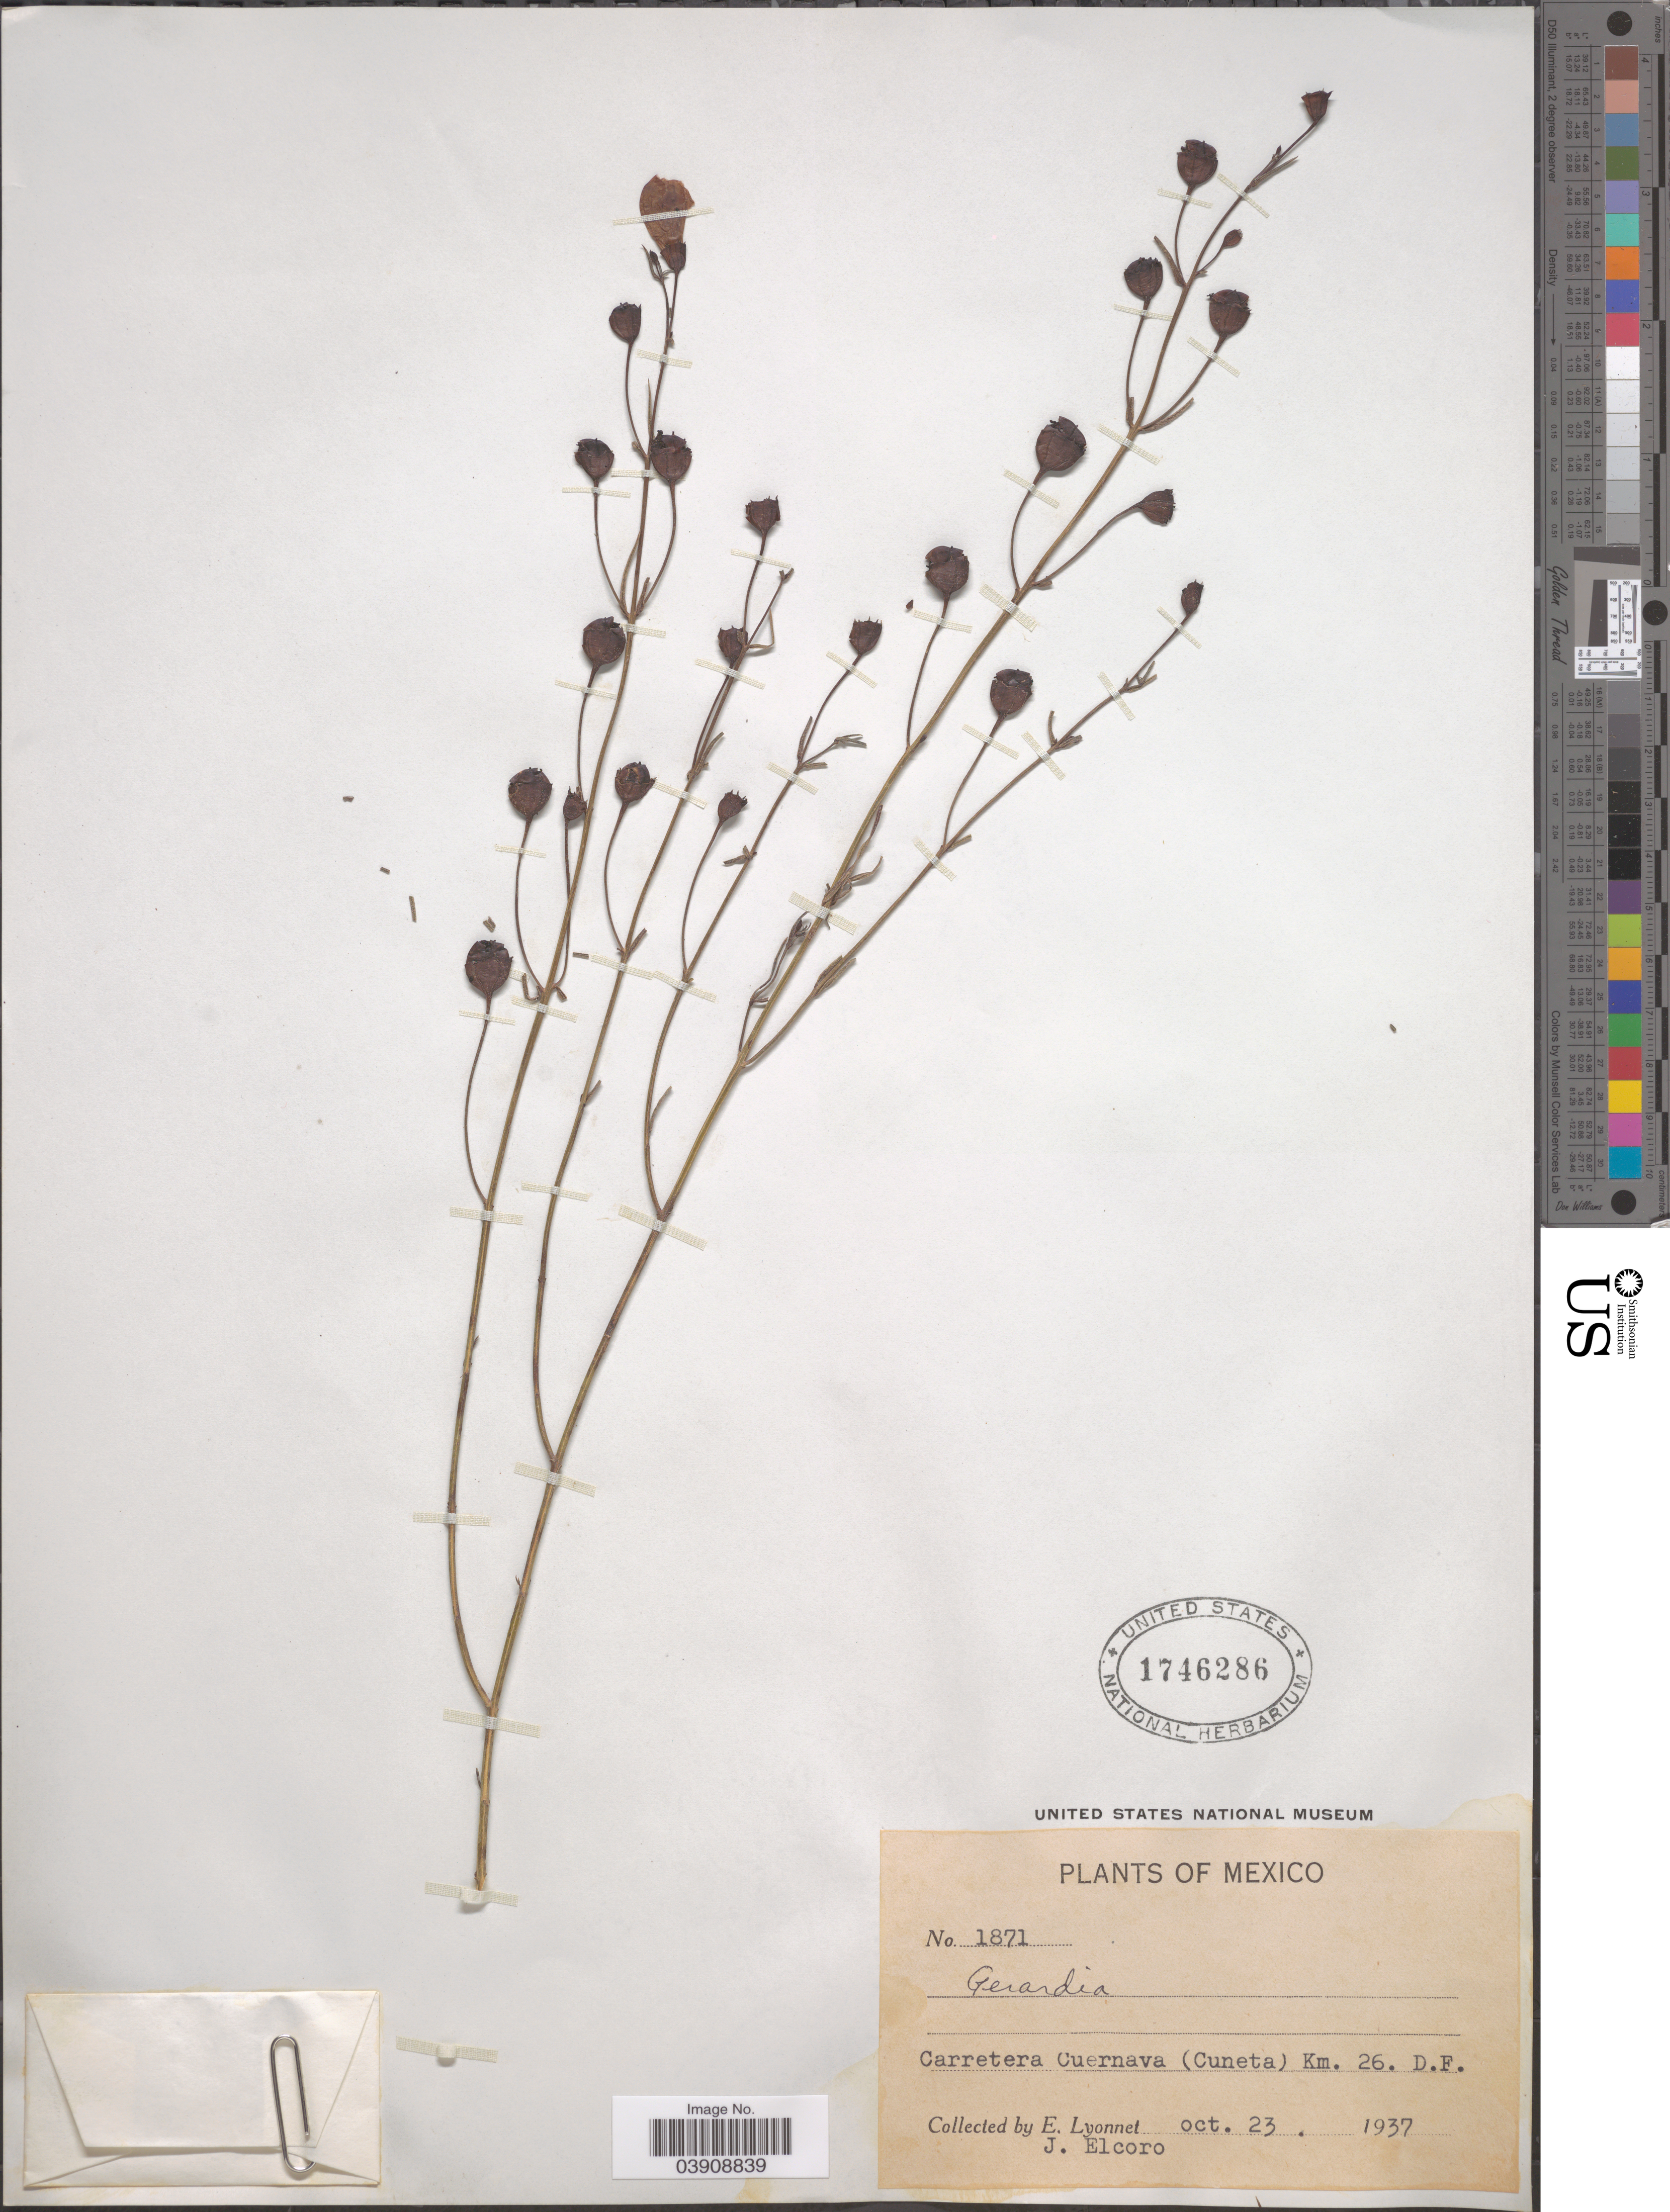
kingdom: Plantae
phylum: Tracheophyta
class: Magnoliopsida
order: Lamiales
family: Orobanchaceae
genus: Agalinis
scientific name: Agalinis sp.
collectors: E. Lyonnet & J. Elcoro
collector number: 1871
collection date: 1937-10-23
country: Mexico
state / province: Distrito Federal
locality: Carretera Cuernava (Cuneta) Km. 26.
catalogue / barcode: US 1746286